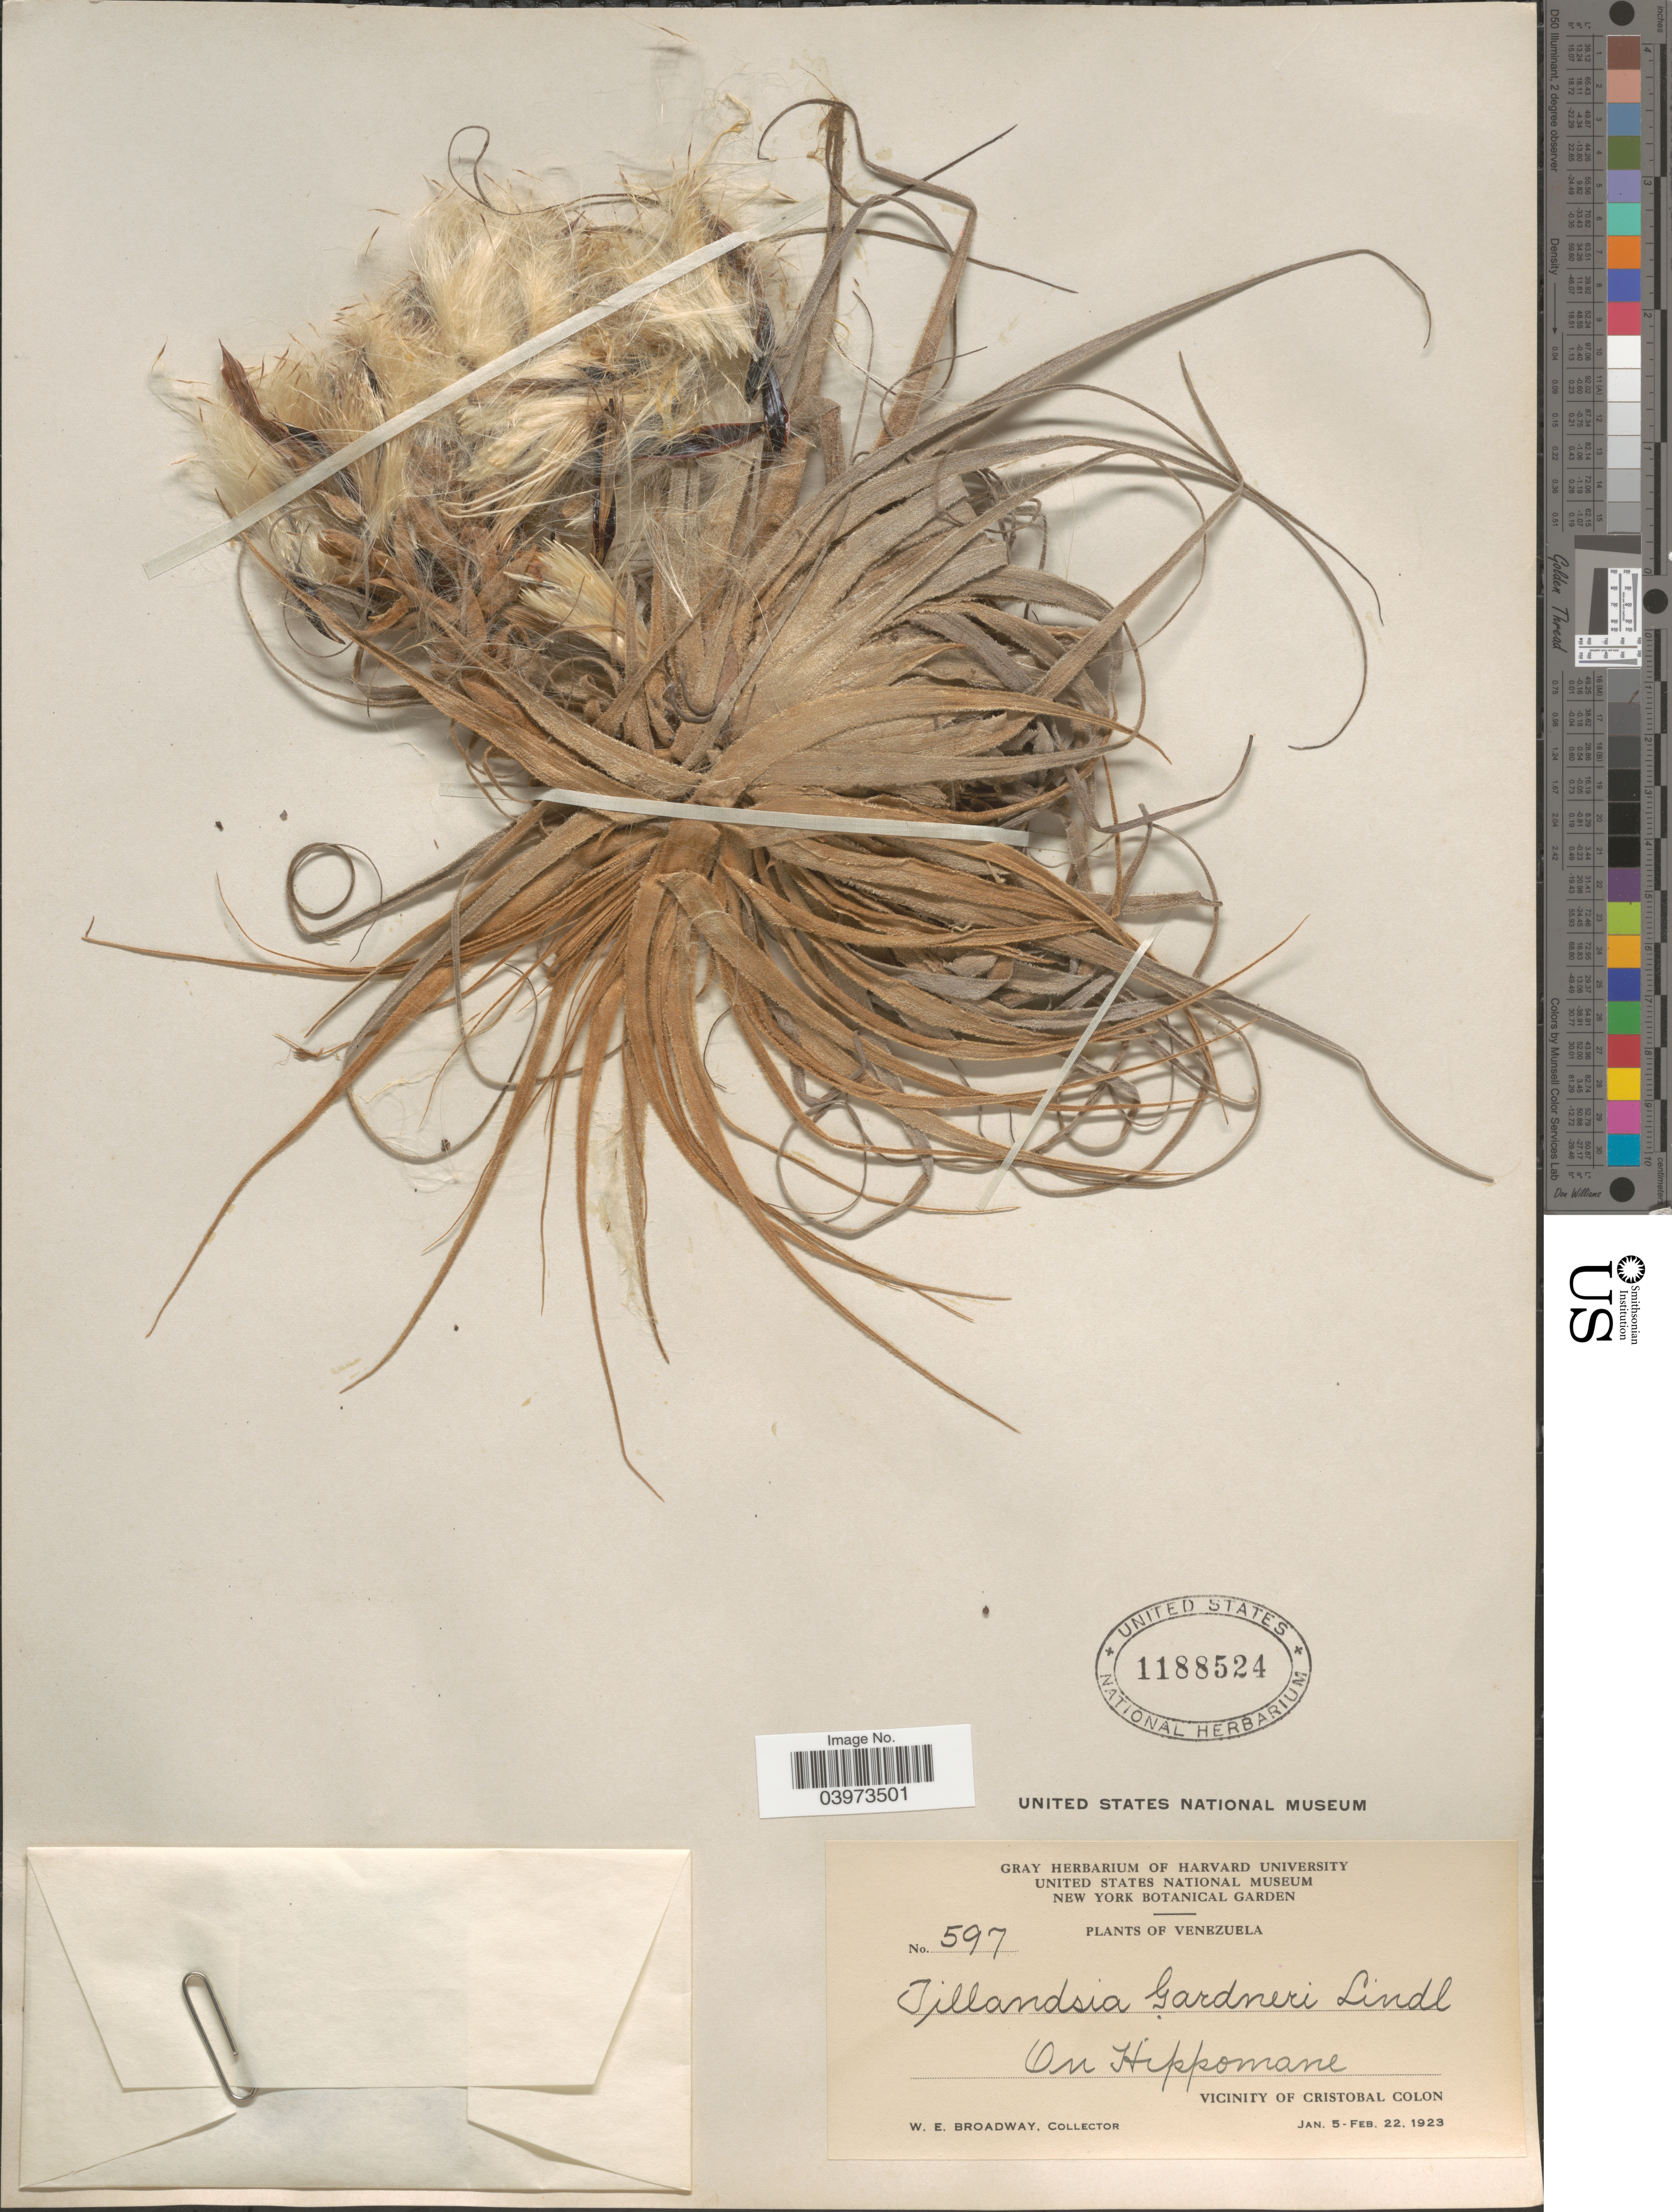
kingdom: Plantae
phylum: Tracheophyta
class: Liliopsida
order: Poales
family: Bromeliaceae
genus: Tillandsia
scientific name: Tillandsia gardneri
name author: Lindl.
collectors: W. E. Broadway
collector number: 597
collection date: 1923-01-05/1923-02-22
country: Venezuela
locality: On Hippomane. Vicinity Of Cristobal Colon.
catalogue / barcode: US 1188524